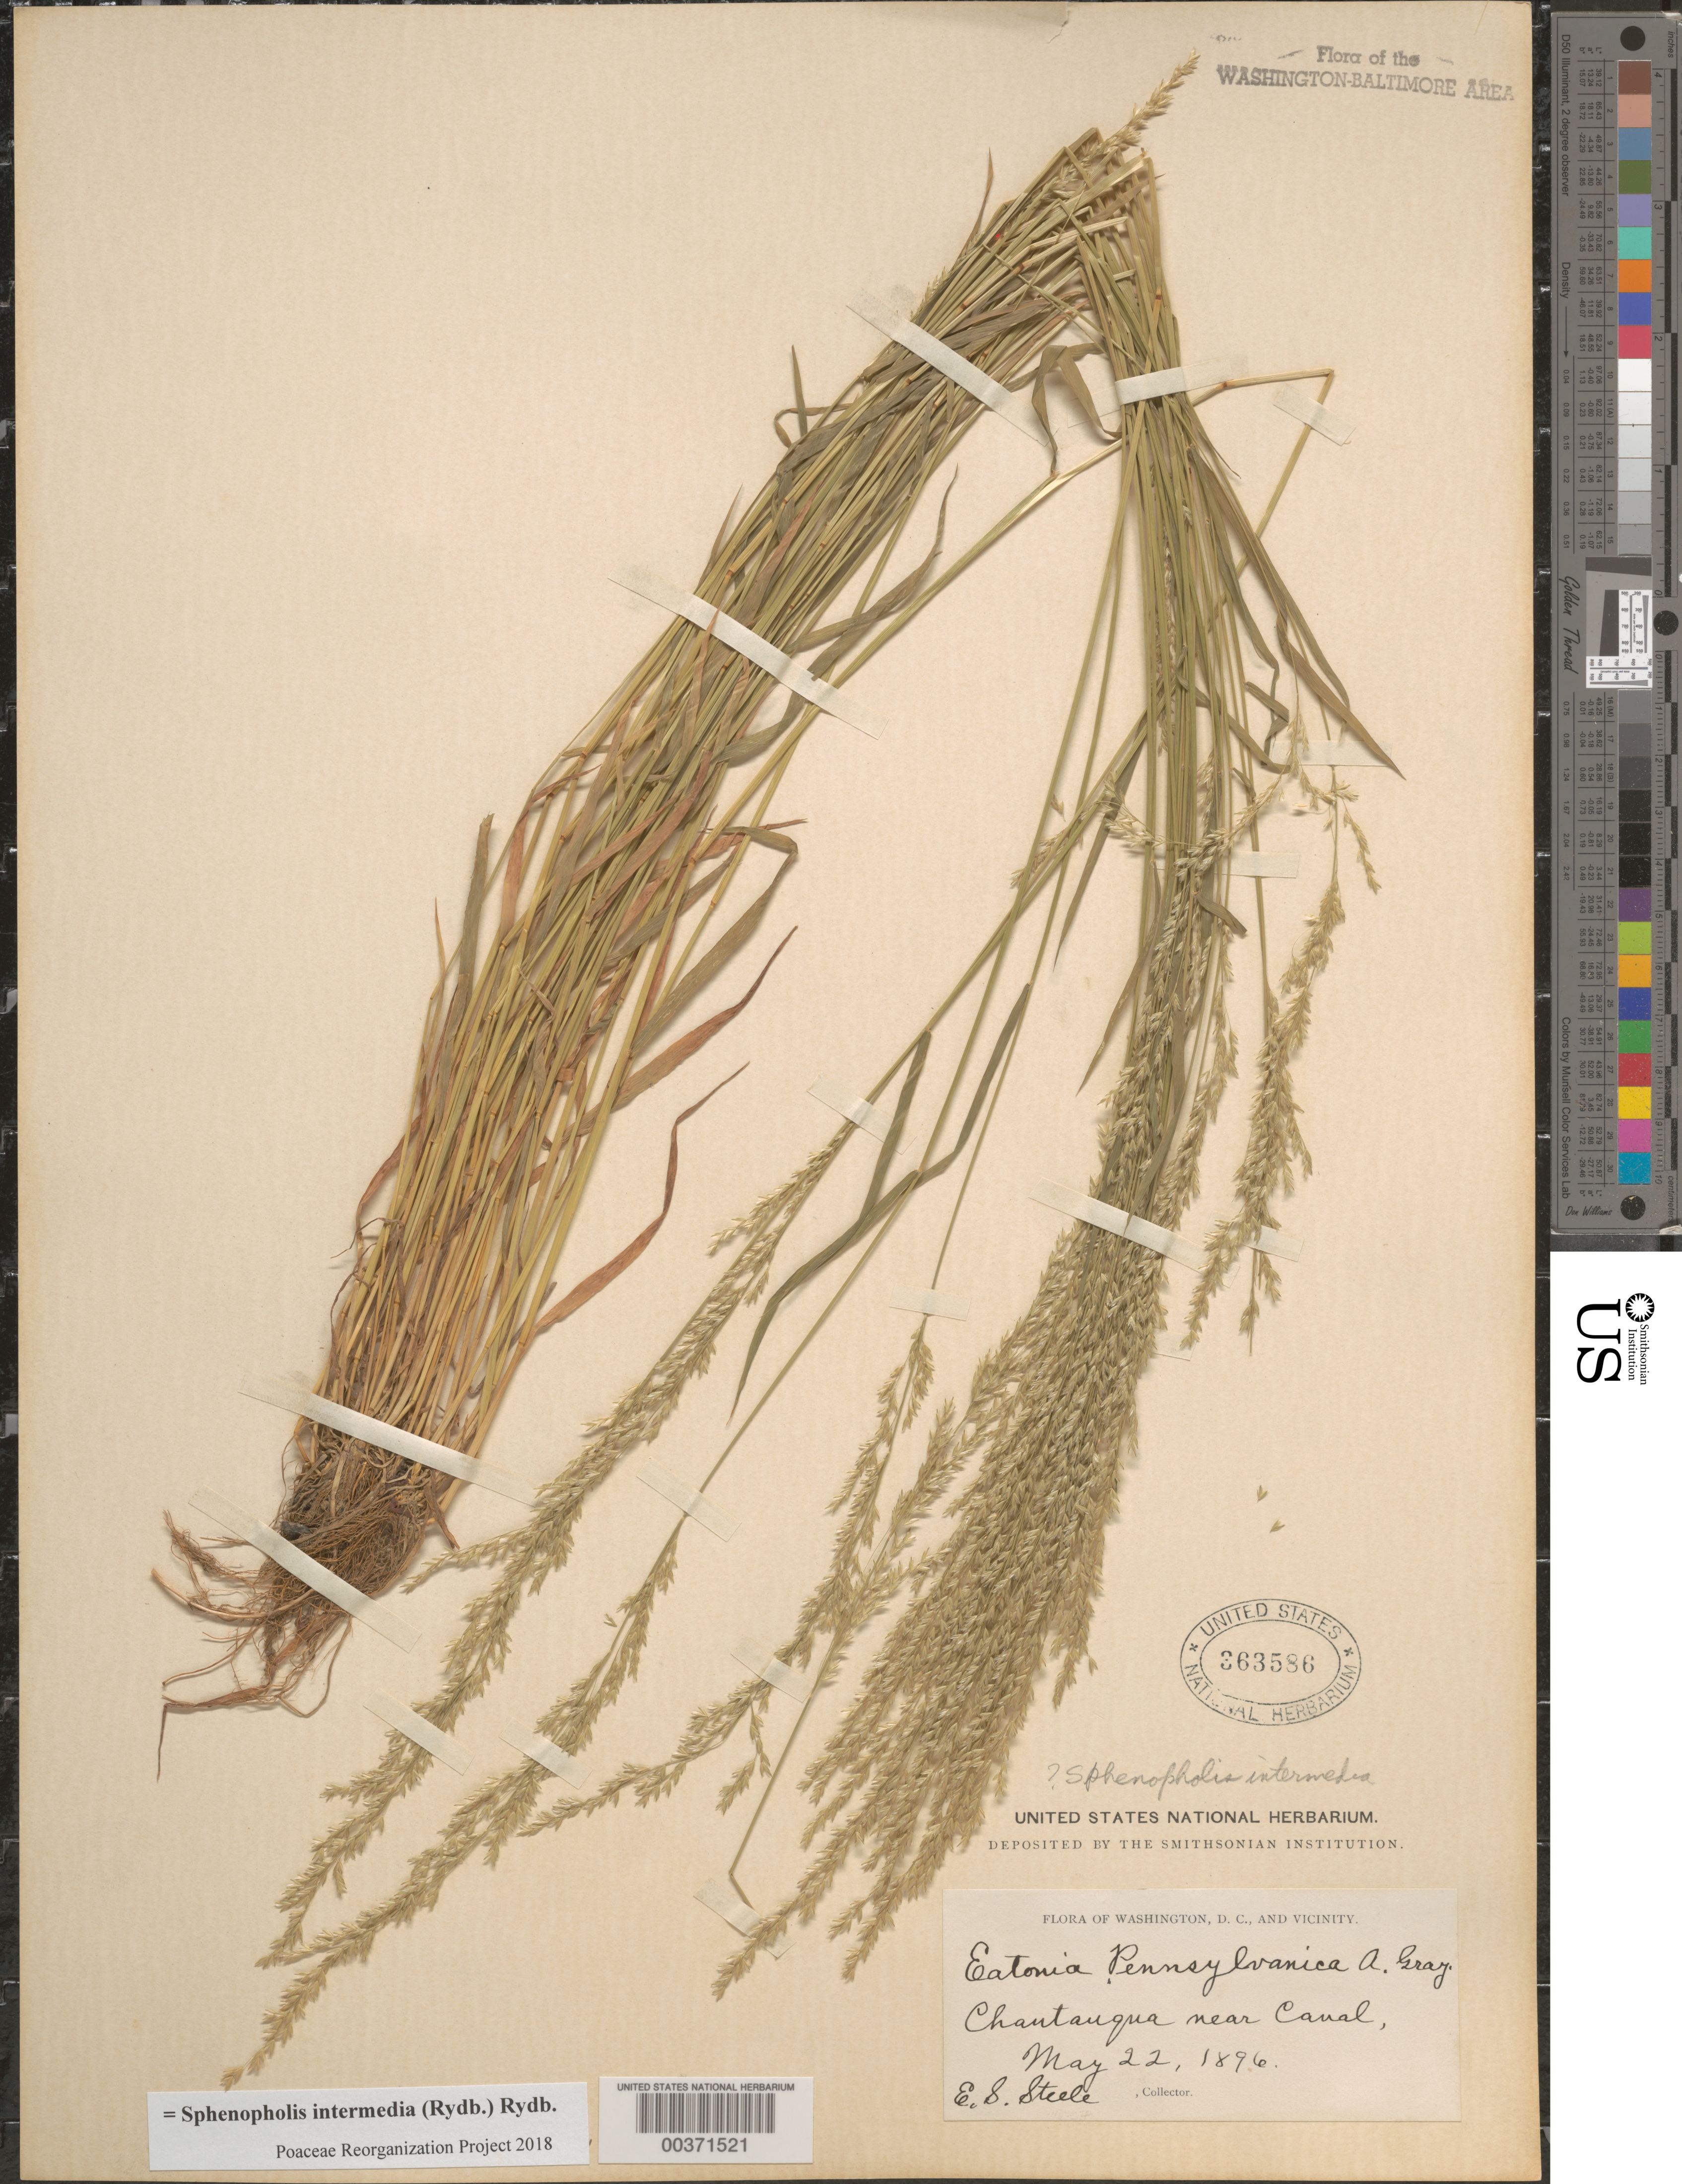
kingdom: Plantae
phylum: Tracheophyta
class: Liliopsida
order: Poales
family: Poaceae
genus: Sphenopholis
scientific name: Sphenopholis intermedia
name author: (Rydb.) Rydb.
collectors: E. Steele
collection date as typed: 22 May 1896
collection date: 1896-05-22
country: United States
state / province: Maryland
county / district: Montgomery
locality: Chautauqua near Canal C. & O. Canal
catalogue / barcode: US 363586